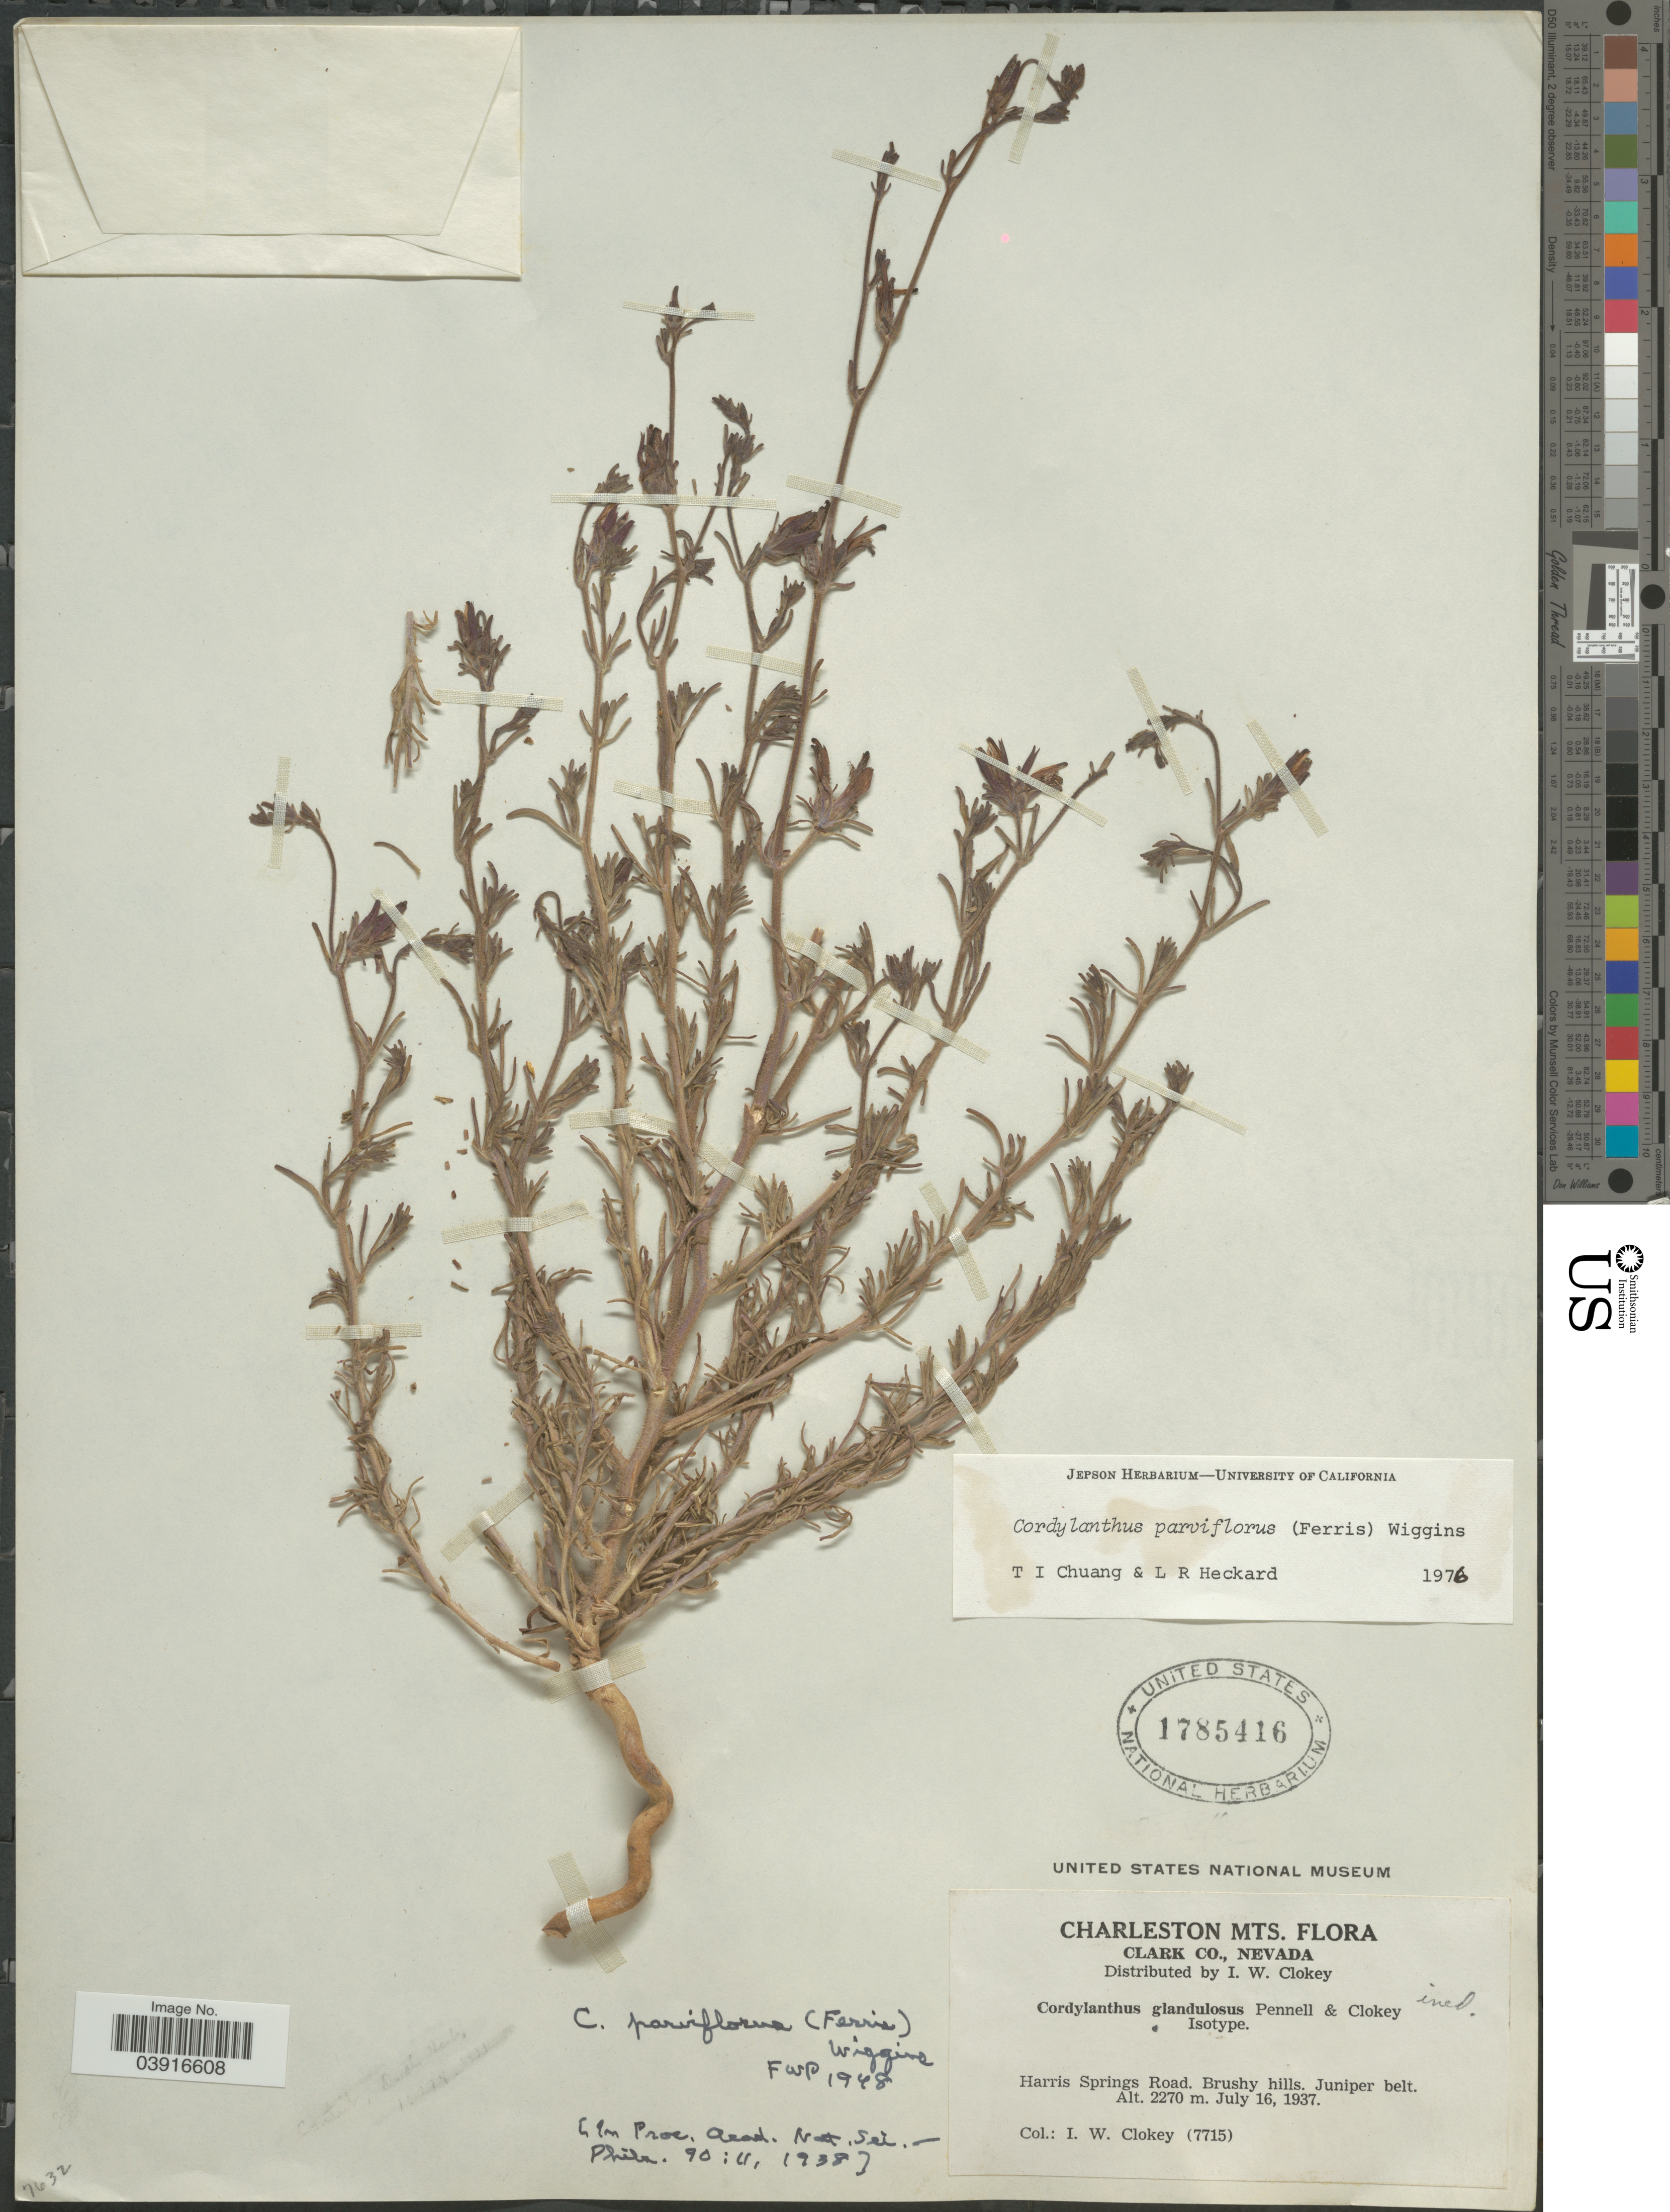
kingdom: Plantae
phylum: Tracheophyta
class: Magnoliopsida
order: Lamiales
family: Orobanchaceae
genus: Cordylanthus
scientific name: Cordylanthus parviflorus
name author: (Ferris) Wiggins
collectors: I. W. Clokey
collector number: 7715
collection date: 1937-07-16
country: United States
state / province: Nevada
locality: Charleston Mts. Clark Co. Harris Springs Road.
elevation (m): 2270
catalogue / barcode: US 1785416